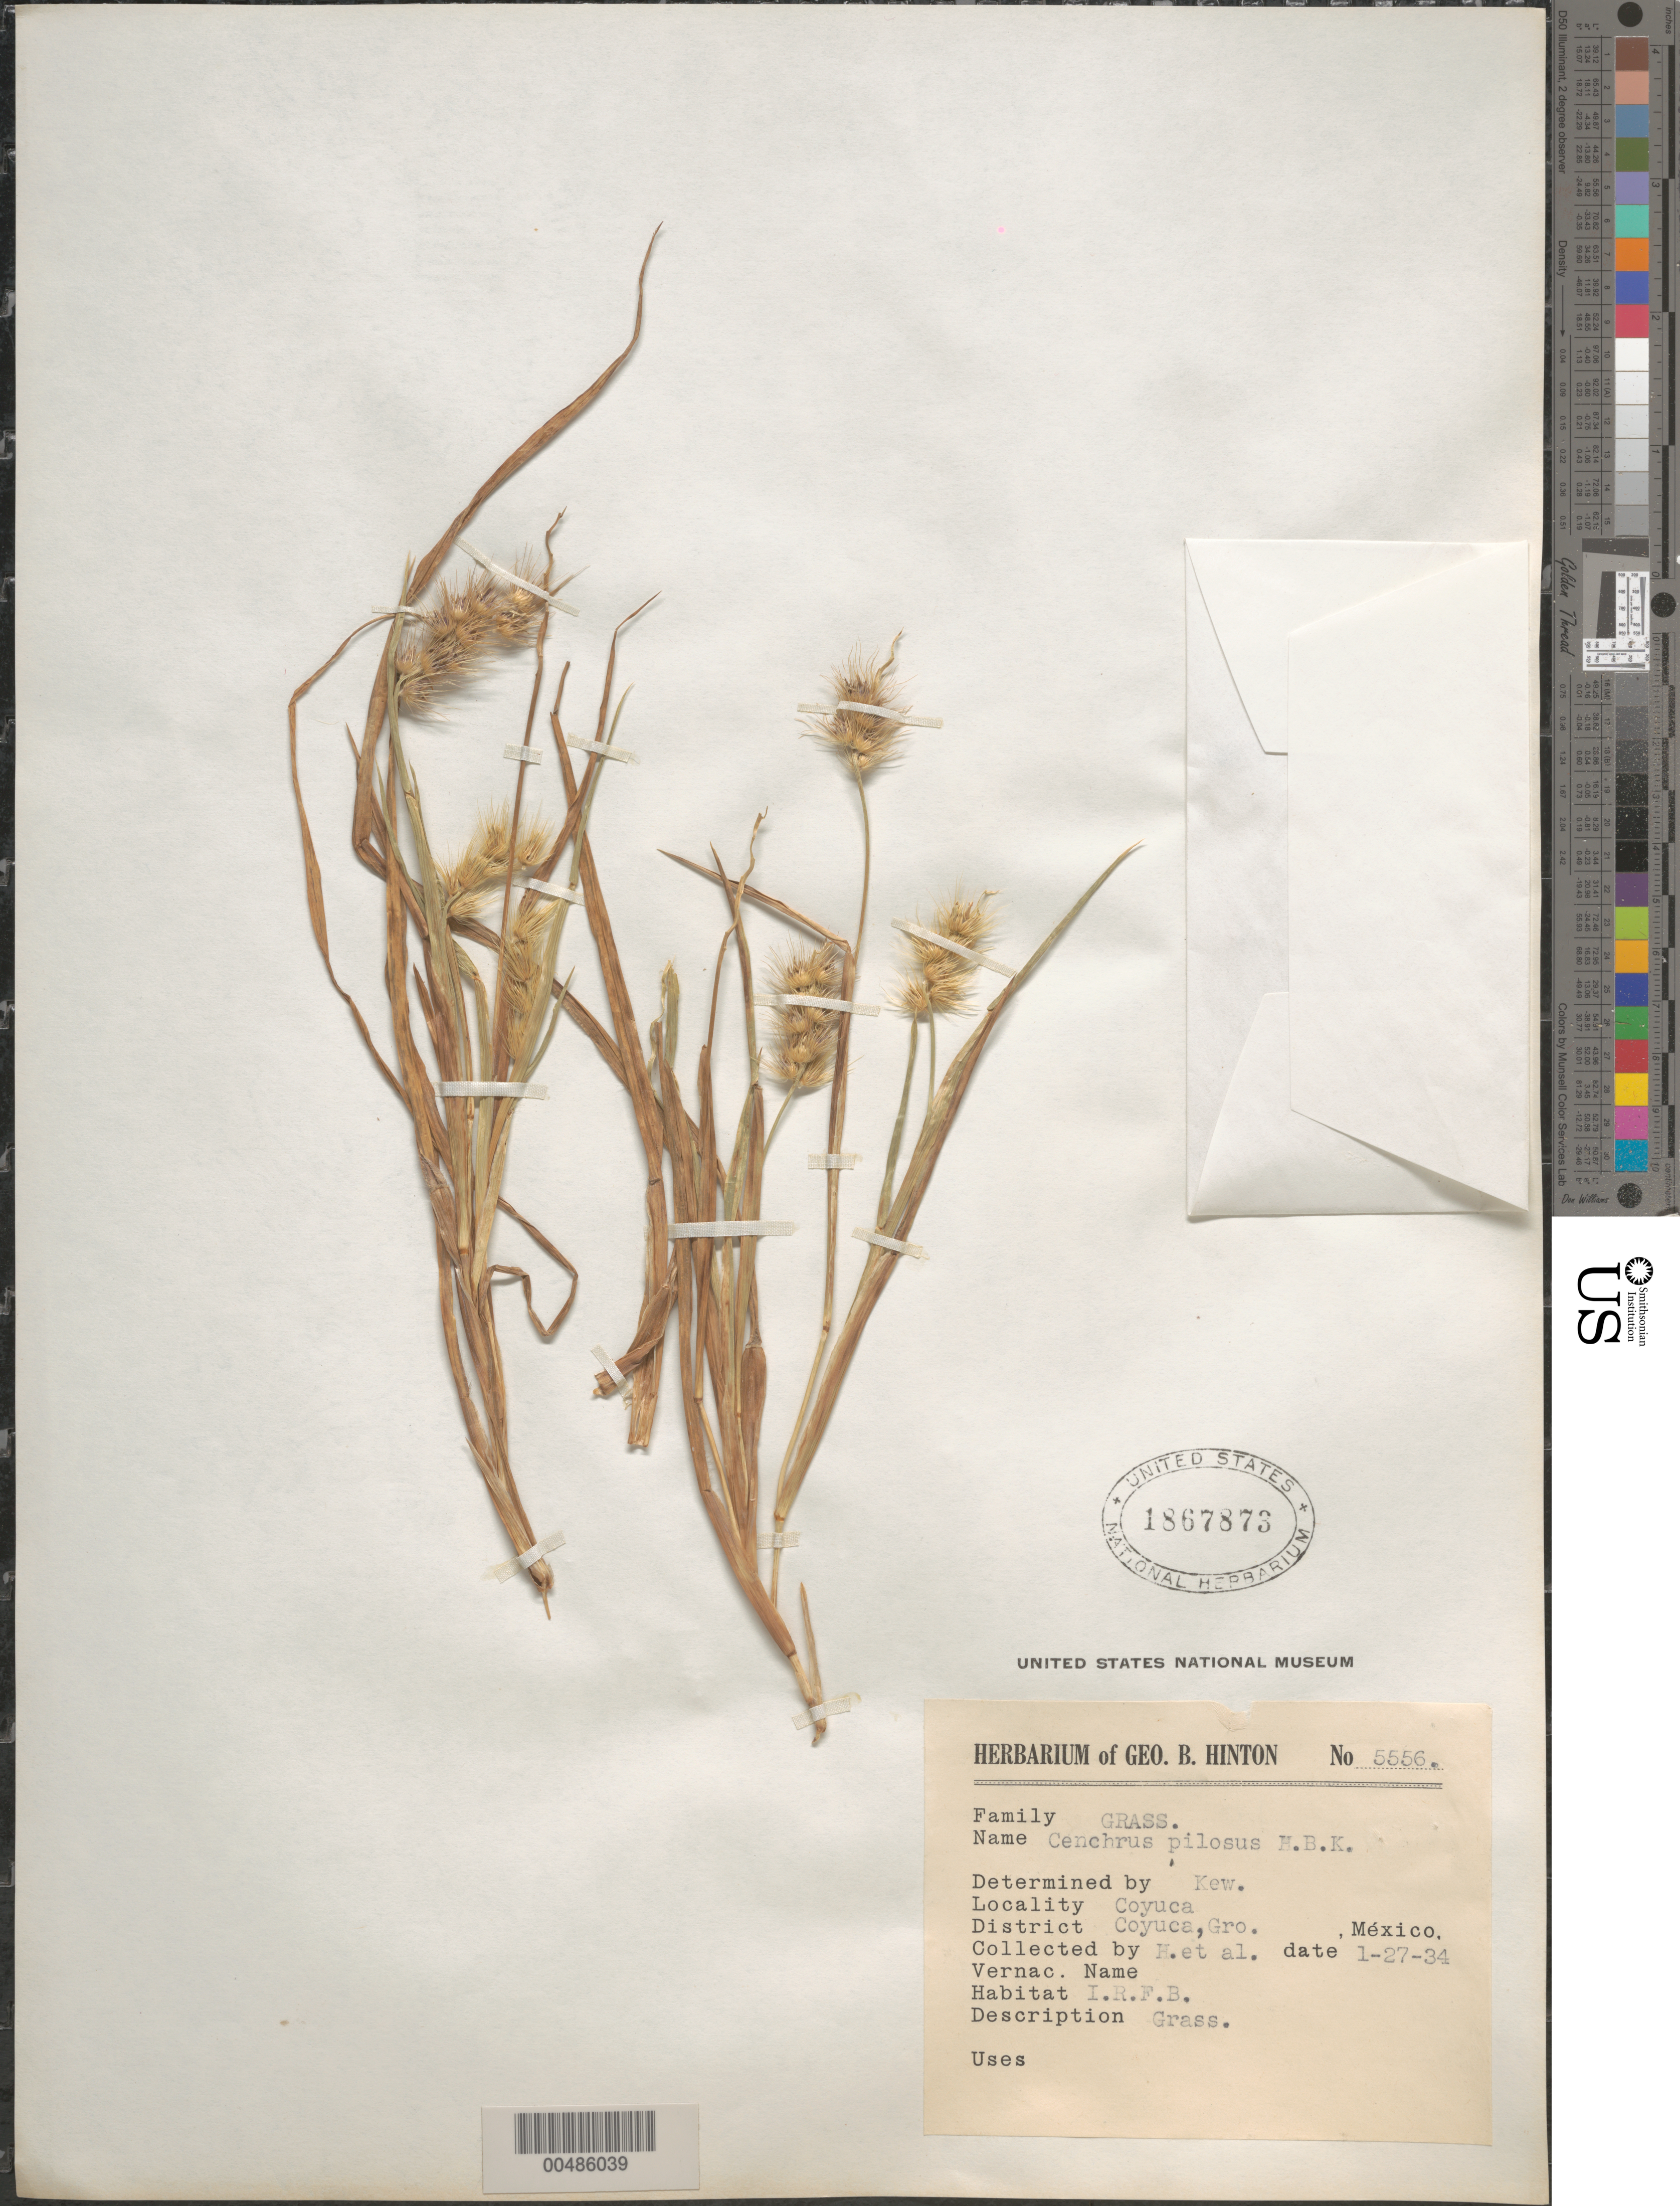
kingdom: Plantae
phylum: Tracheophyta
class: Liliopsida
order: Poales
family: Poaceae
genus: Cenchrus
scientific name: Cenchrus pilosus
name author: Kunth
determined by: Kew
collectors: G. B. Hinton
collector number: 5556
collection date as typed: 27 Jan 1934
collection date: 1934-01-27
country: Mexico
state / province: Guerrero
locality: Coyuca Dist., Coyuca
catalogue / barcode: US 1867873